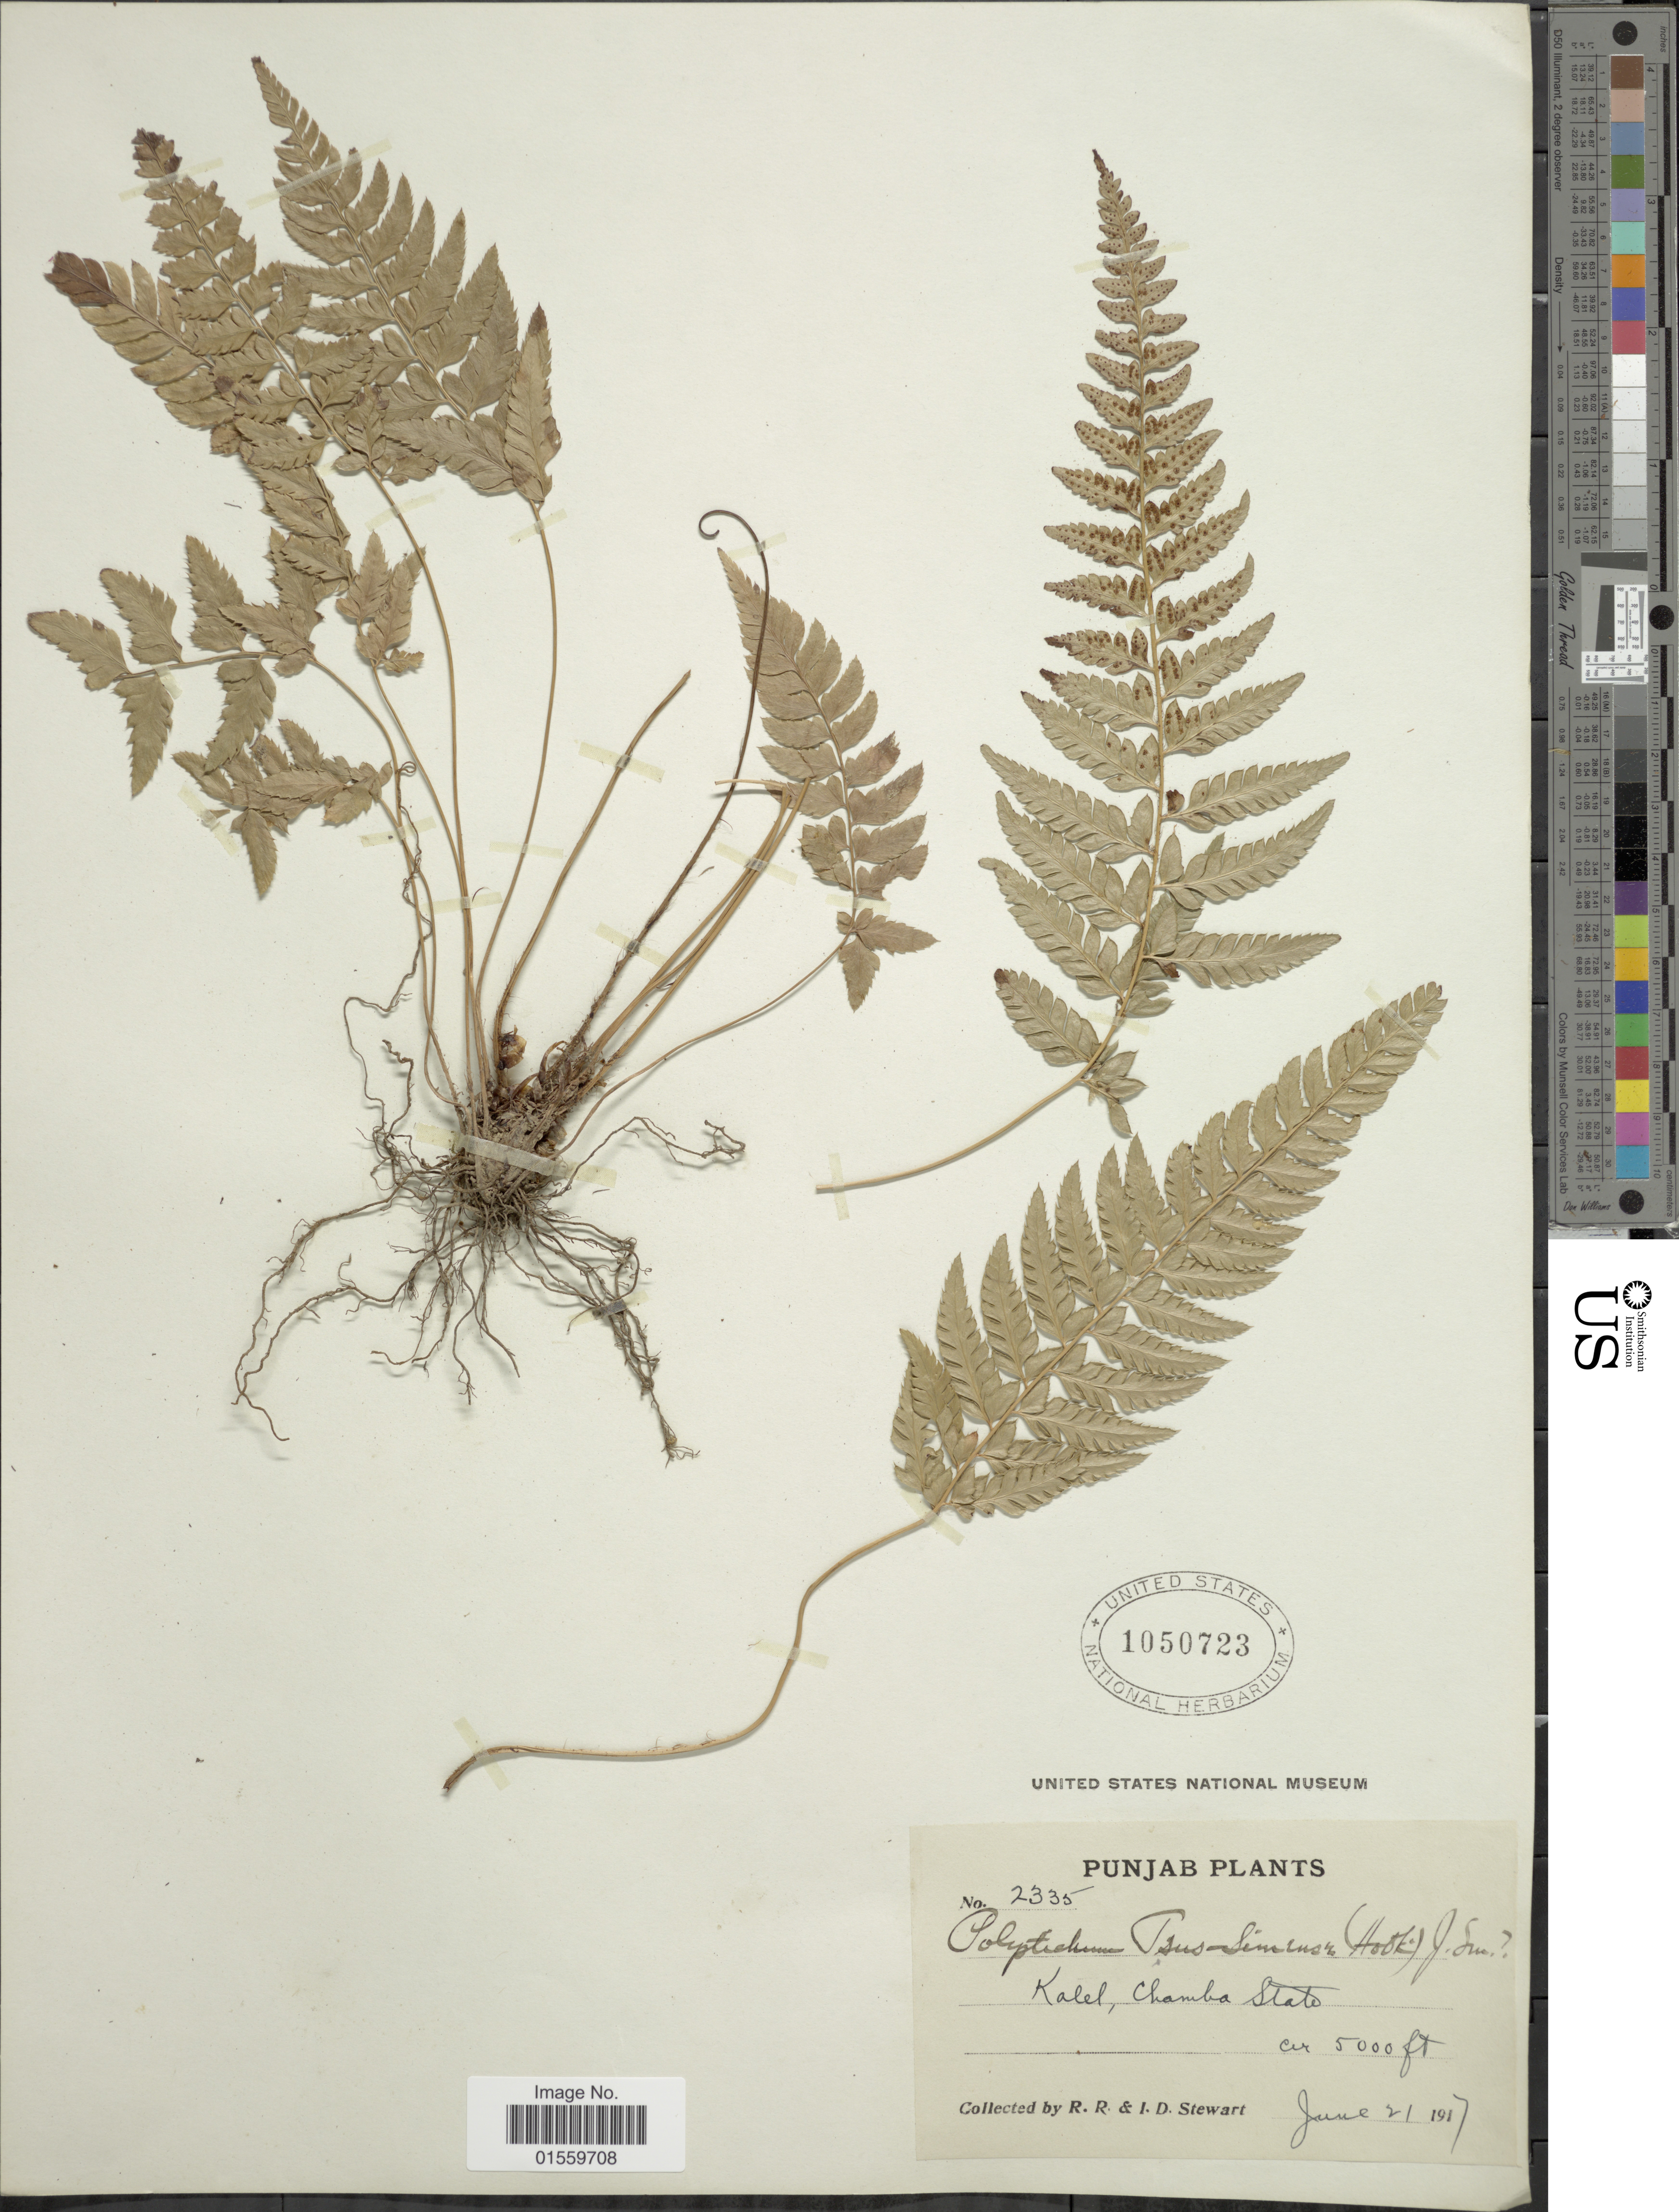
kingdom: Plantae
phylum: Tracheophyta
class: Polypodiopsida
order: Polypodiales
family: Dryopteridaceae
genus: Polystichum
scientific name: Polystichum tsus-simense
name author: (Hook.) J. Sm.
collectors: R. R. Stewart & I. Stewart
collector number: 2335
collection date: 1917-06-21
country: India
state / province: Punjab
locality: Kalel, Chamba State.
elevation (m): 1524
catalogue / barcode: US 1050723